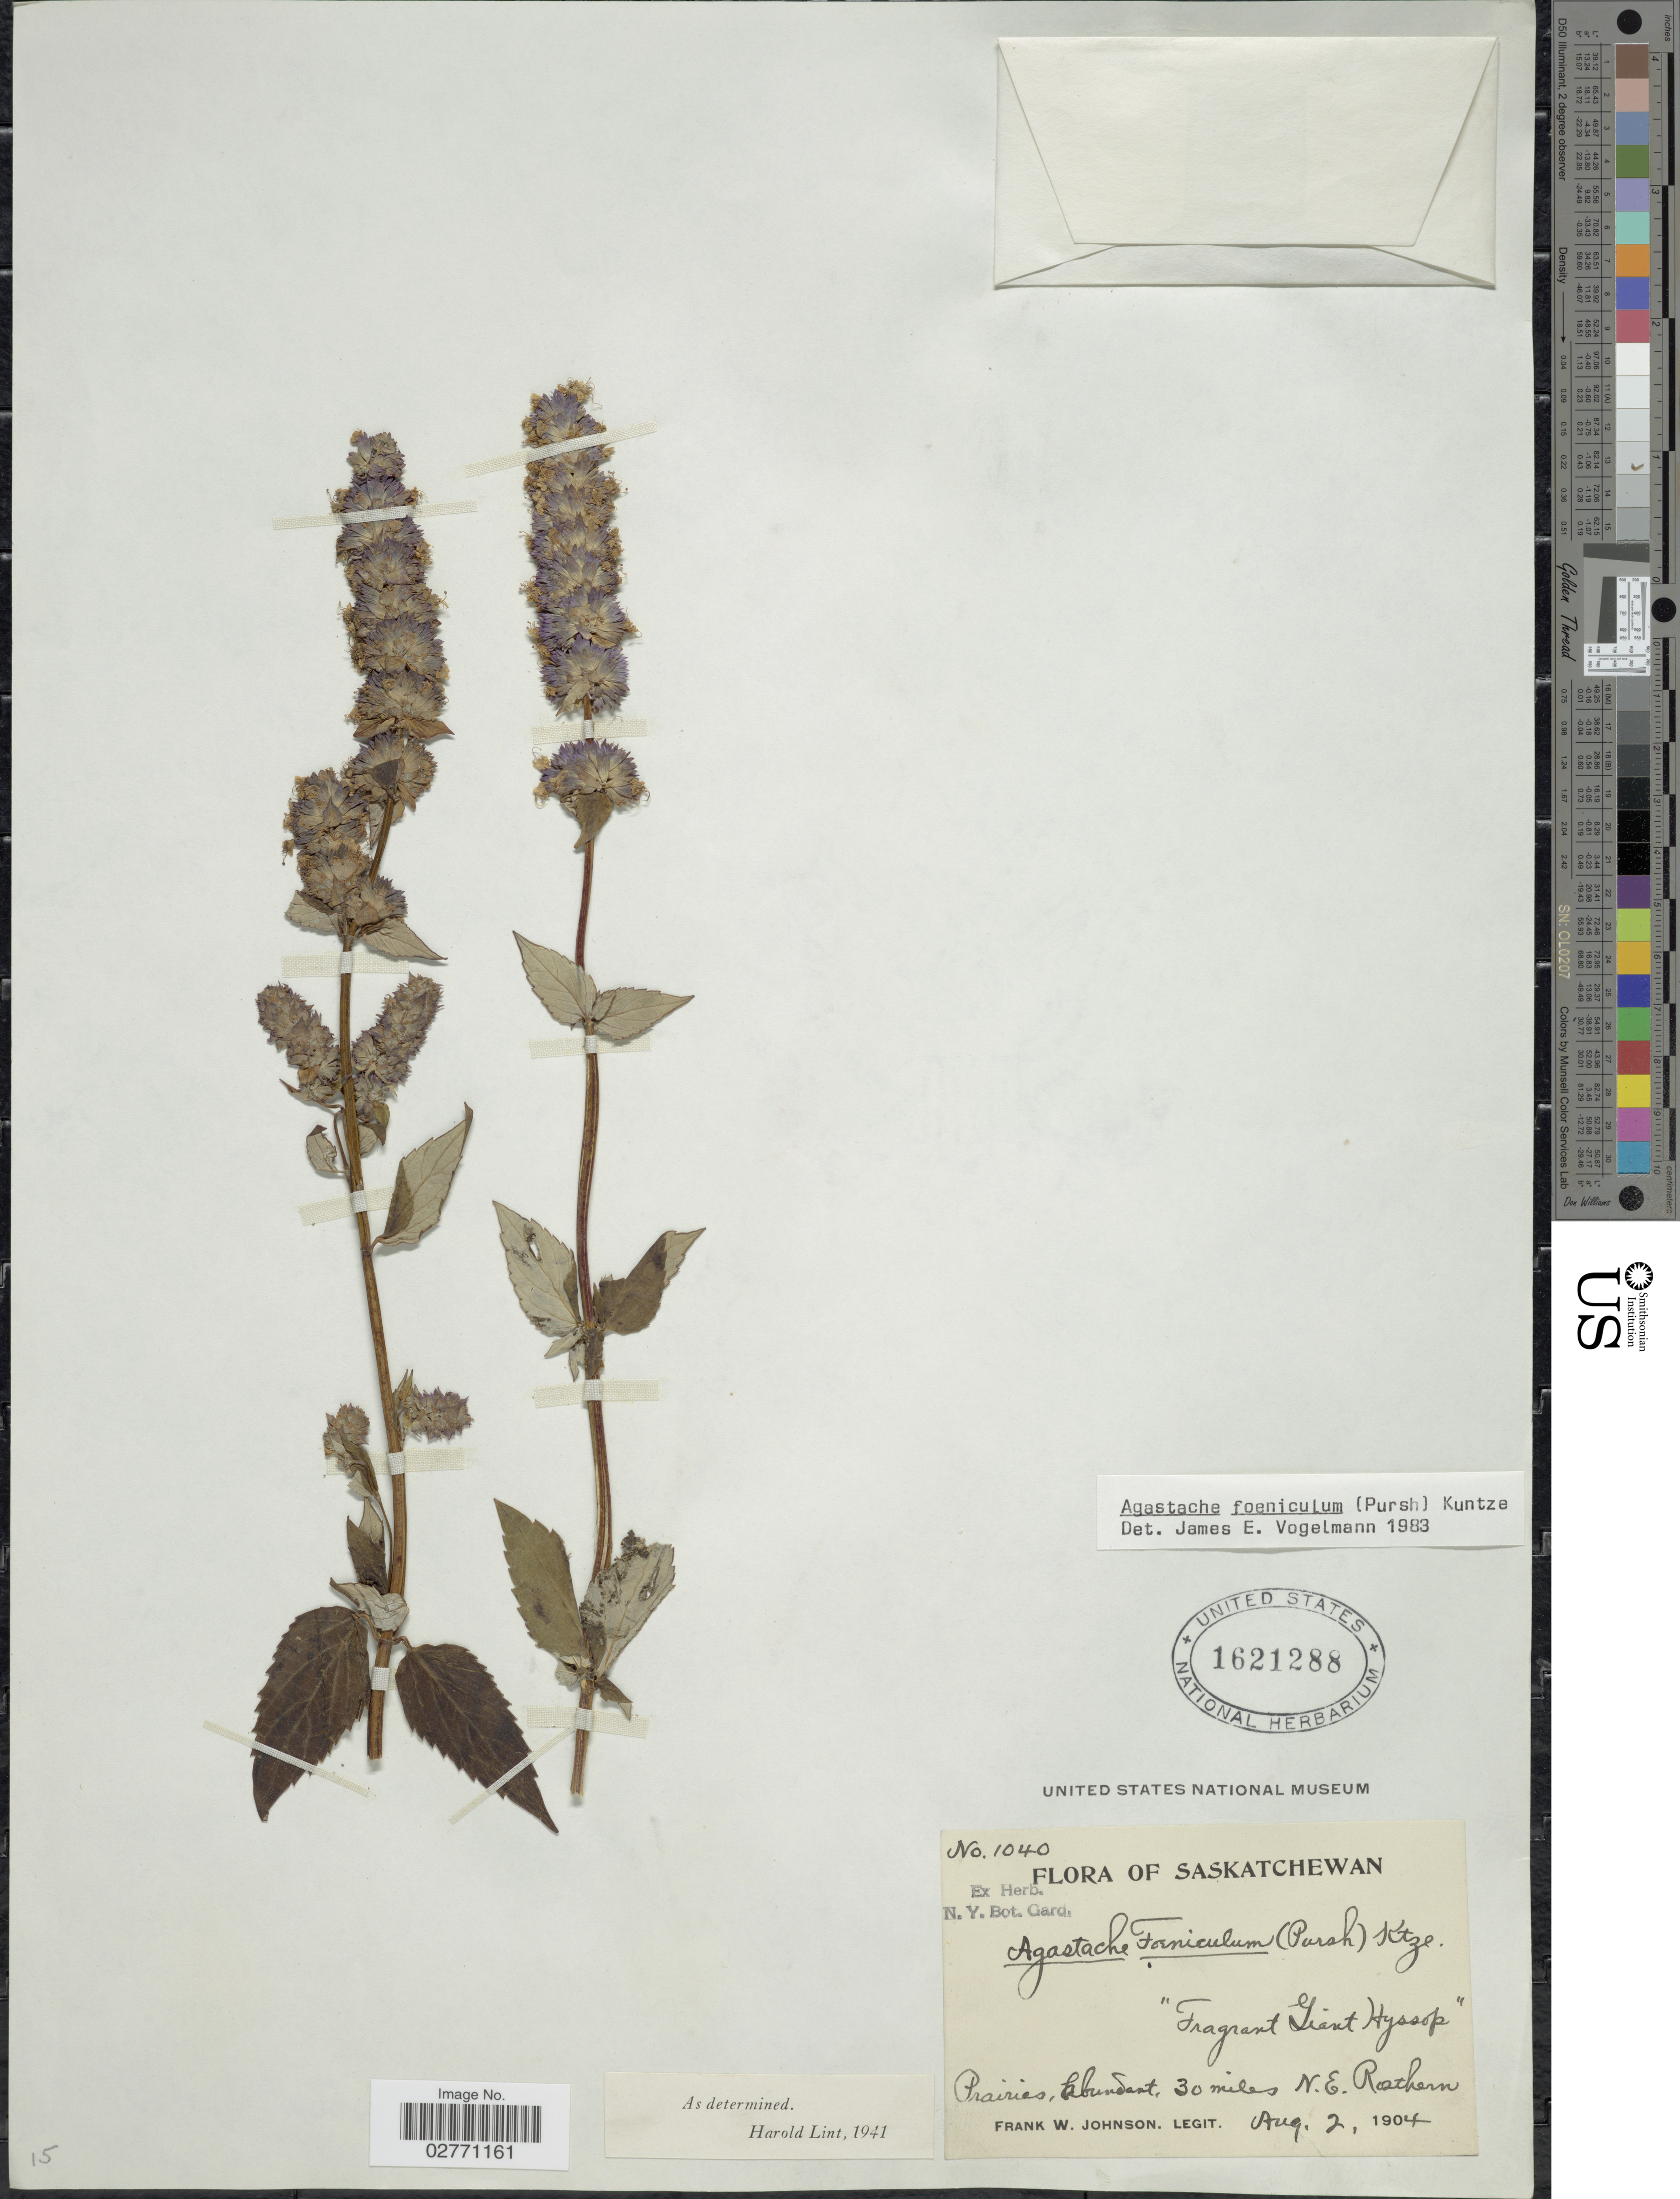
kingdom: Plantae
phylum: Tracheophyta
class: Magnoliopsida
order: Lamiales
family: Lamiaceae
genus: Agastache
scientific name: Agastache foeniculum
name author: (Pursh) Kuntze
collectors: F. W. Johnson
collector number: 1040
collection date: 1904-08-07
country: Canada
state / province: Saskatchewan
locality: Prairies, abundant, 30 miles N.E. Rothern.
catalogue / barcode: US 1621288